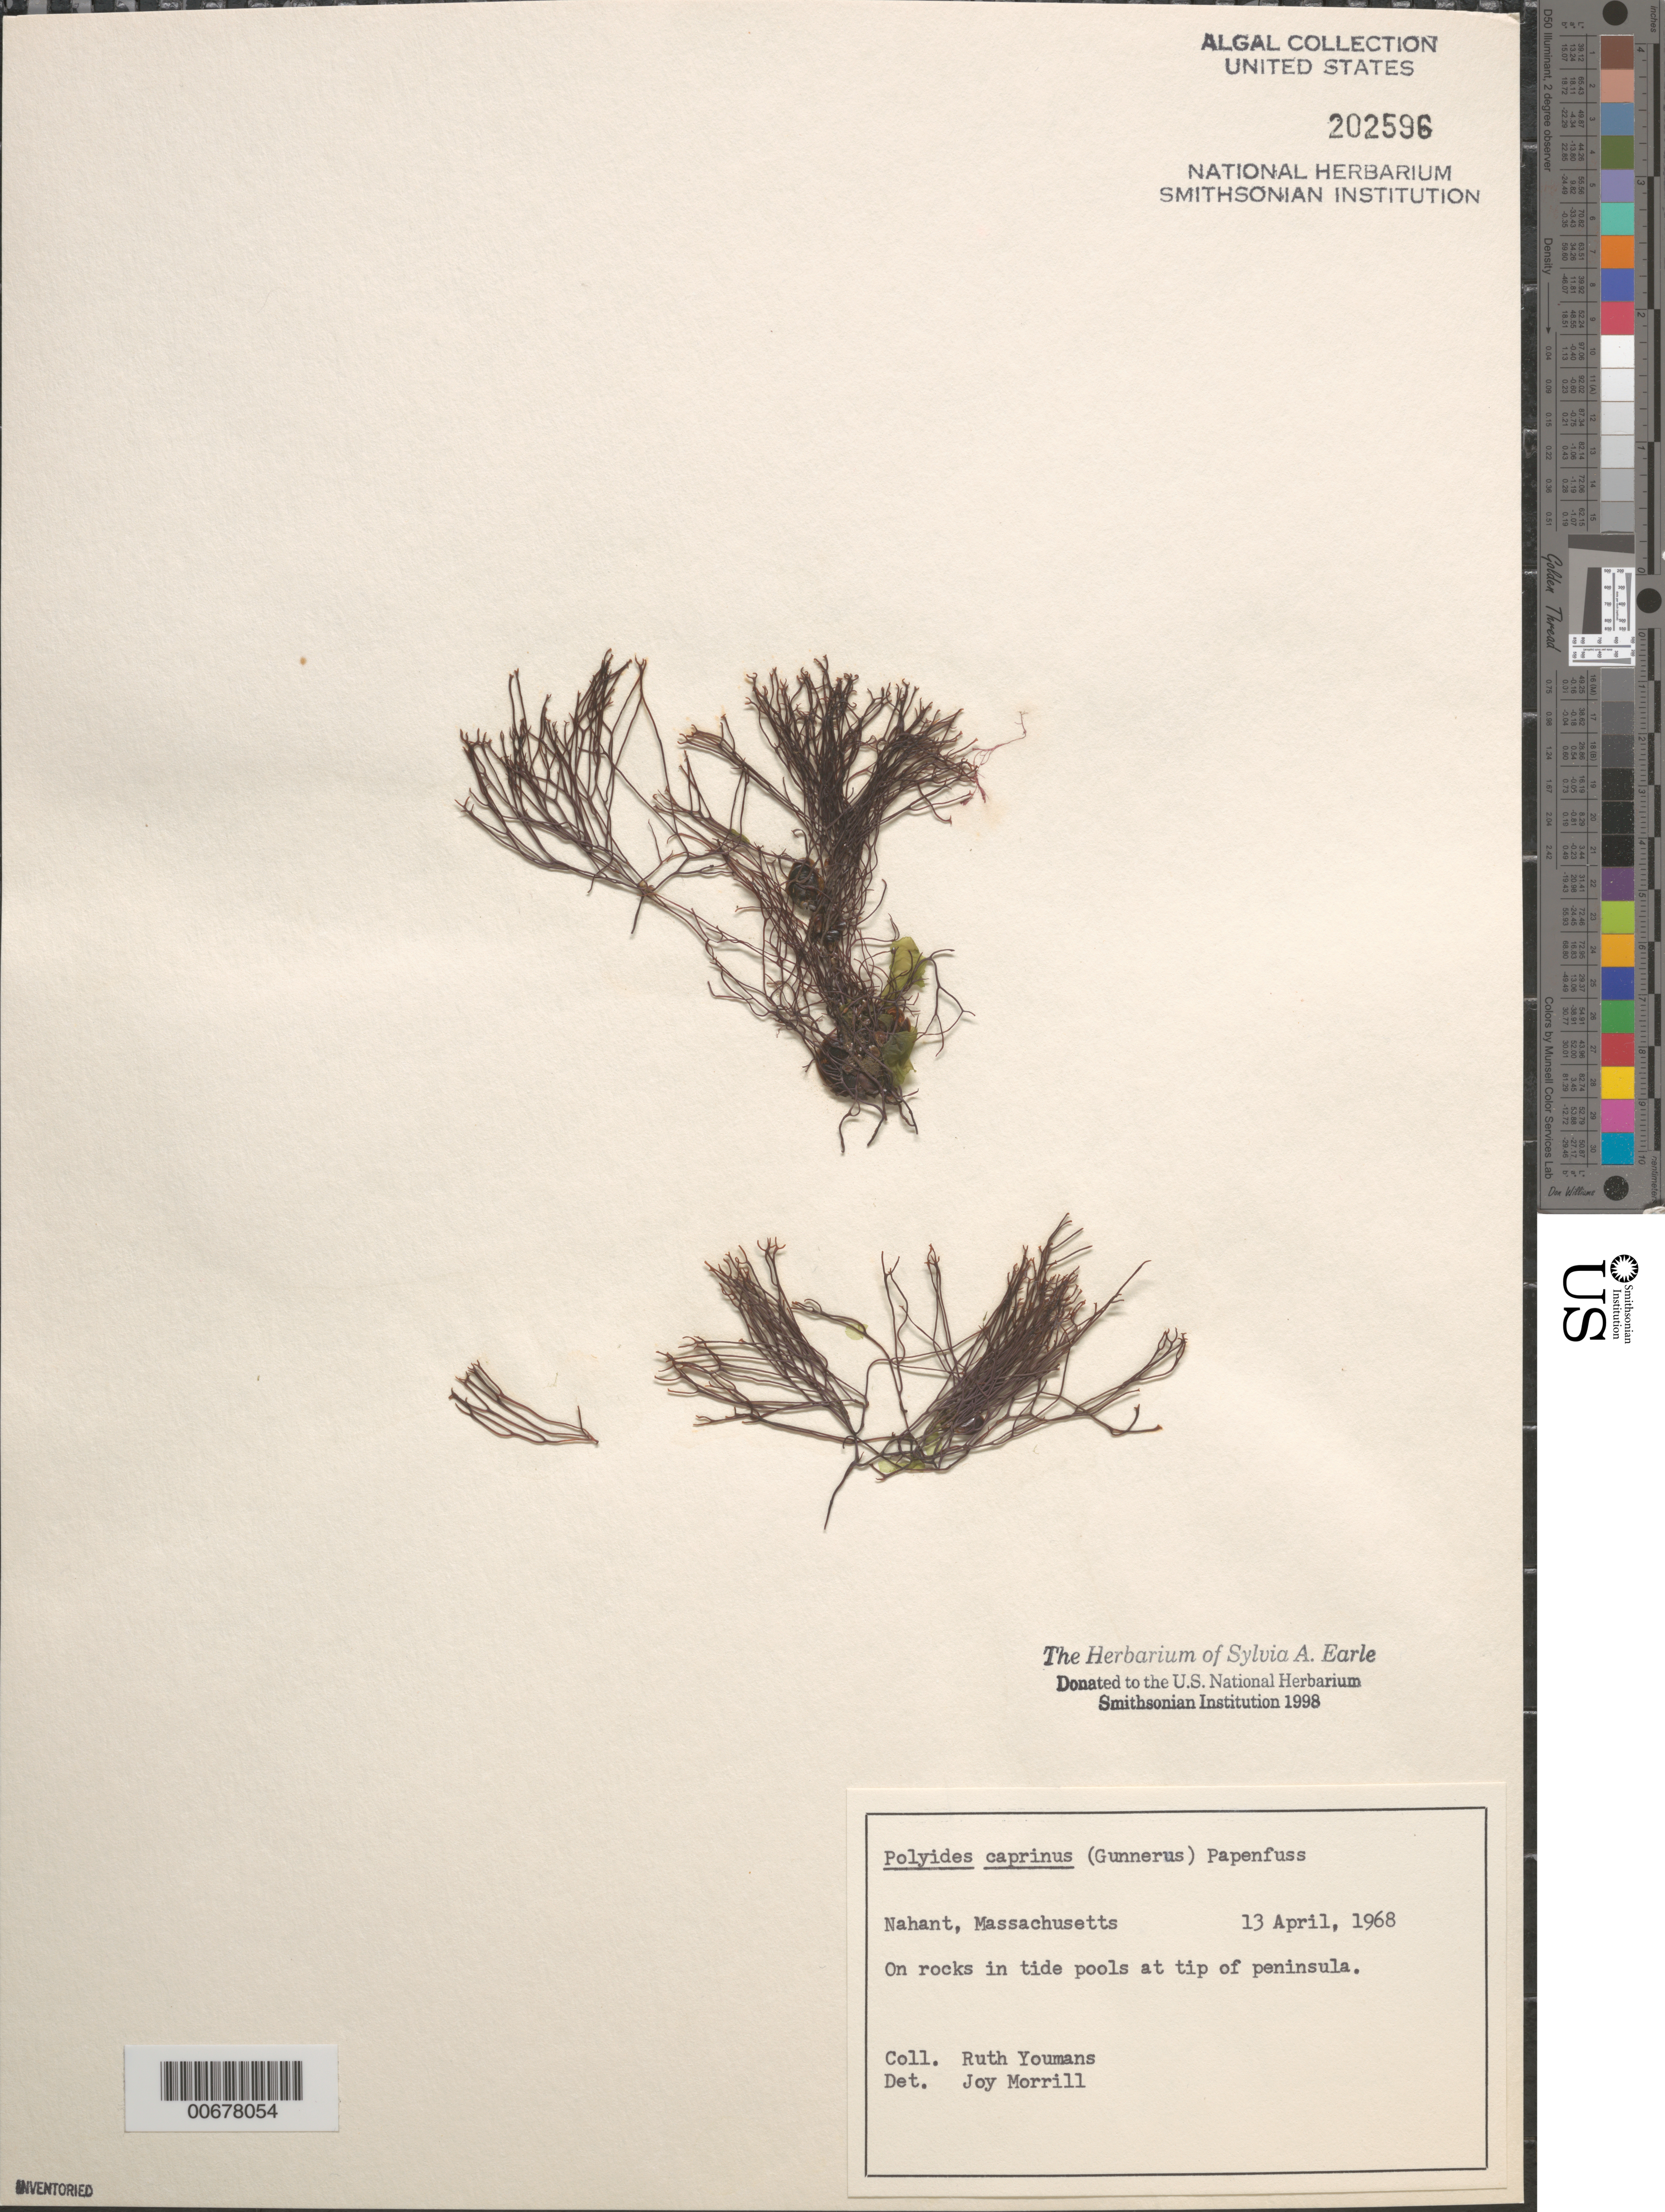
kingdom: Plantae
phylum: Rhodophyta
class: Florideophyceae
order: Gigartinales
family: Polyidaceae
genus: Polyides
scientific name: Polyides rotunda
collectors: R. Youmans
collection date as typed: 13 Apr 1968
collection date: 1968-04-13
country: United States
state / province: Massachusetts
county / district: Essex County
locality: Nahant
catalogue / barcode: US 202596